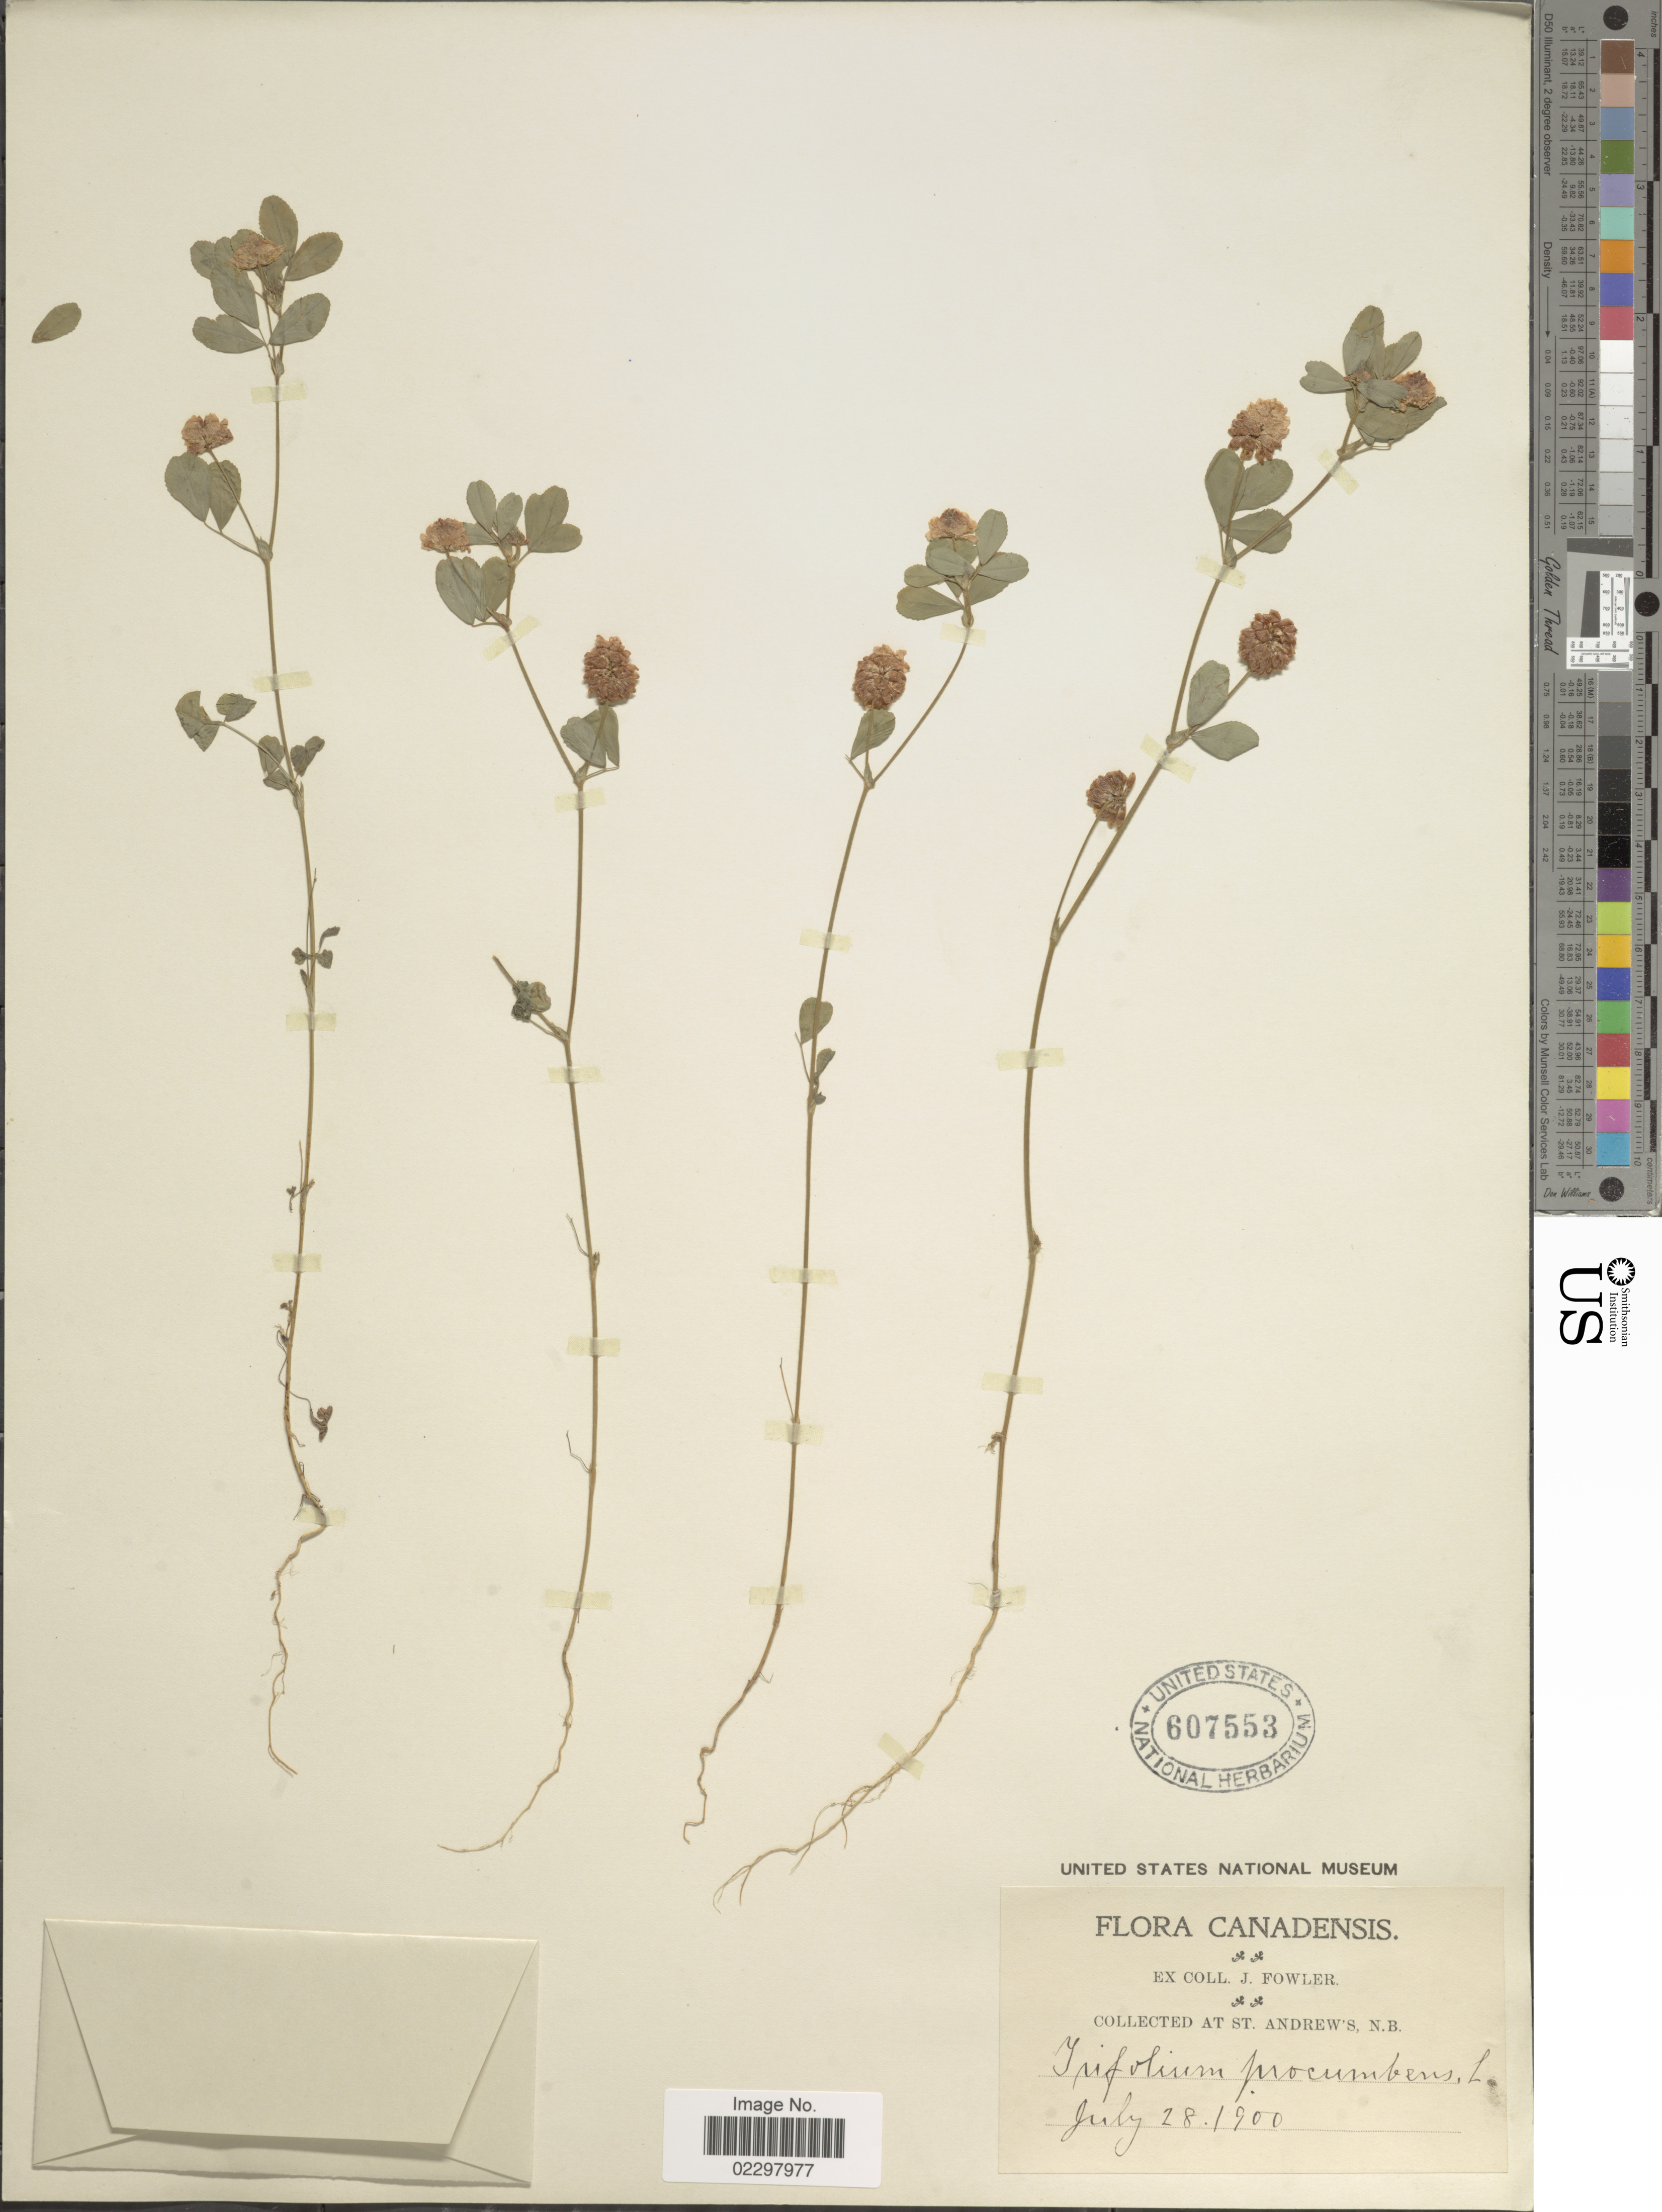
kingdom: Plantae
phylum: Tracheophyta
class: Magnoliopsida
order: Fabales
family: Fabaceae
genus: Trifolium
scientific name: Trifolium procumbens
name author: L.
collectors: J. P. Fowler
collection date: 1900-07-28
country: Canada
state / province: New Brunswick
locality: St. Andrews.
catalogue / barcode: US 607553